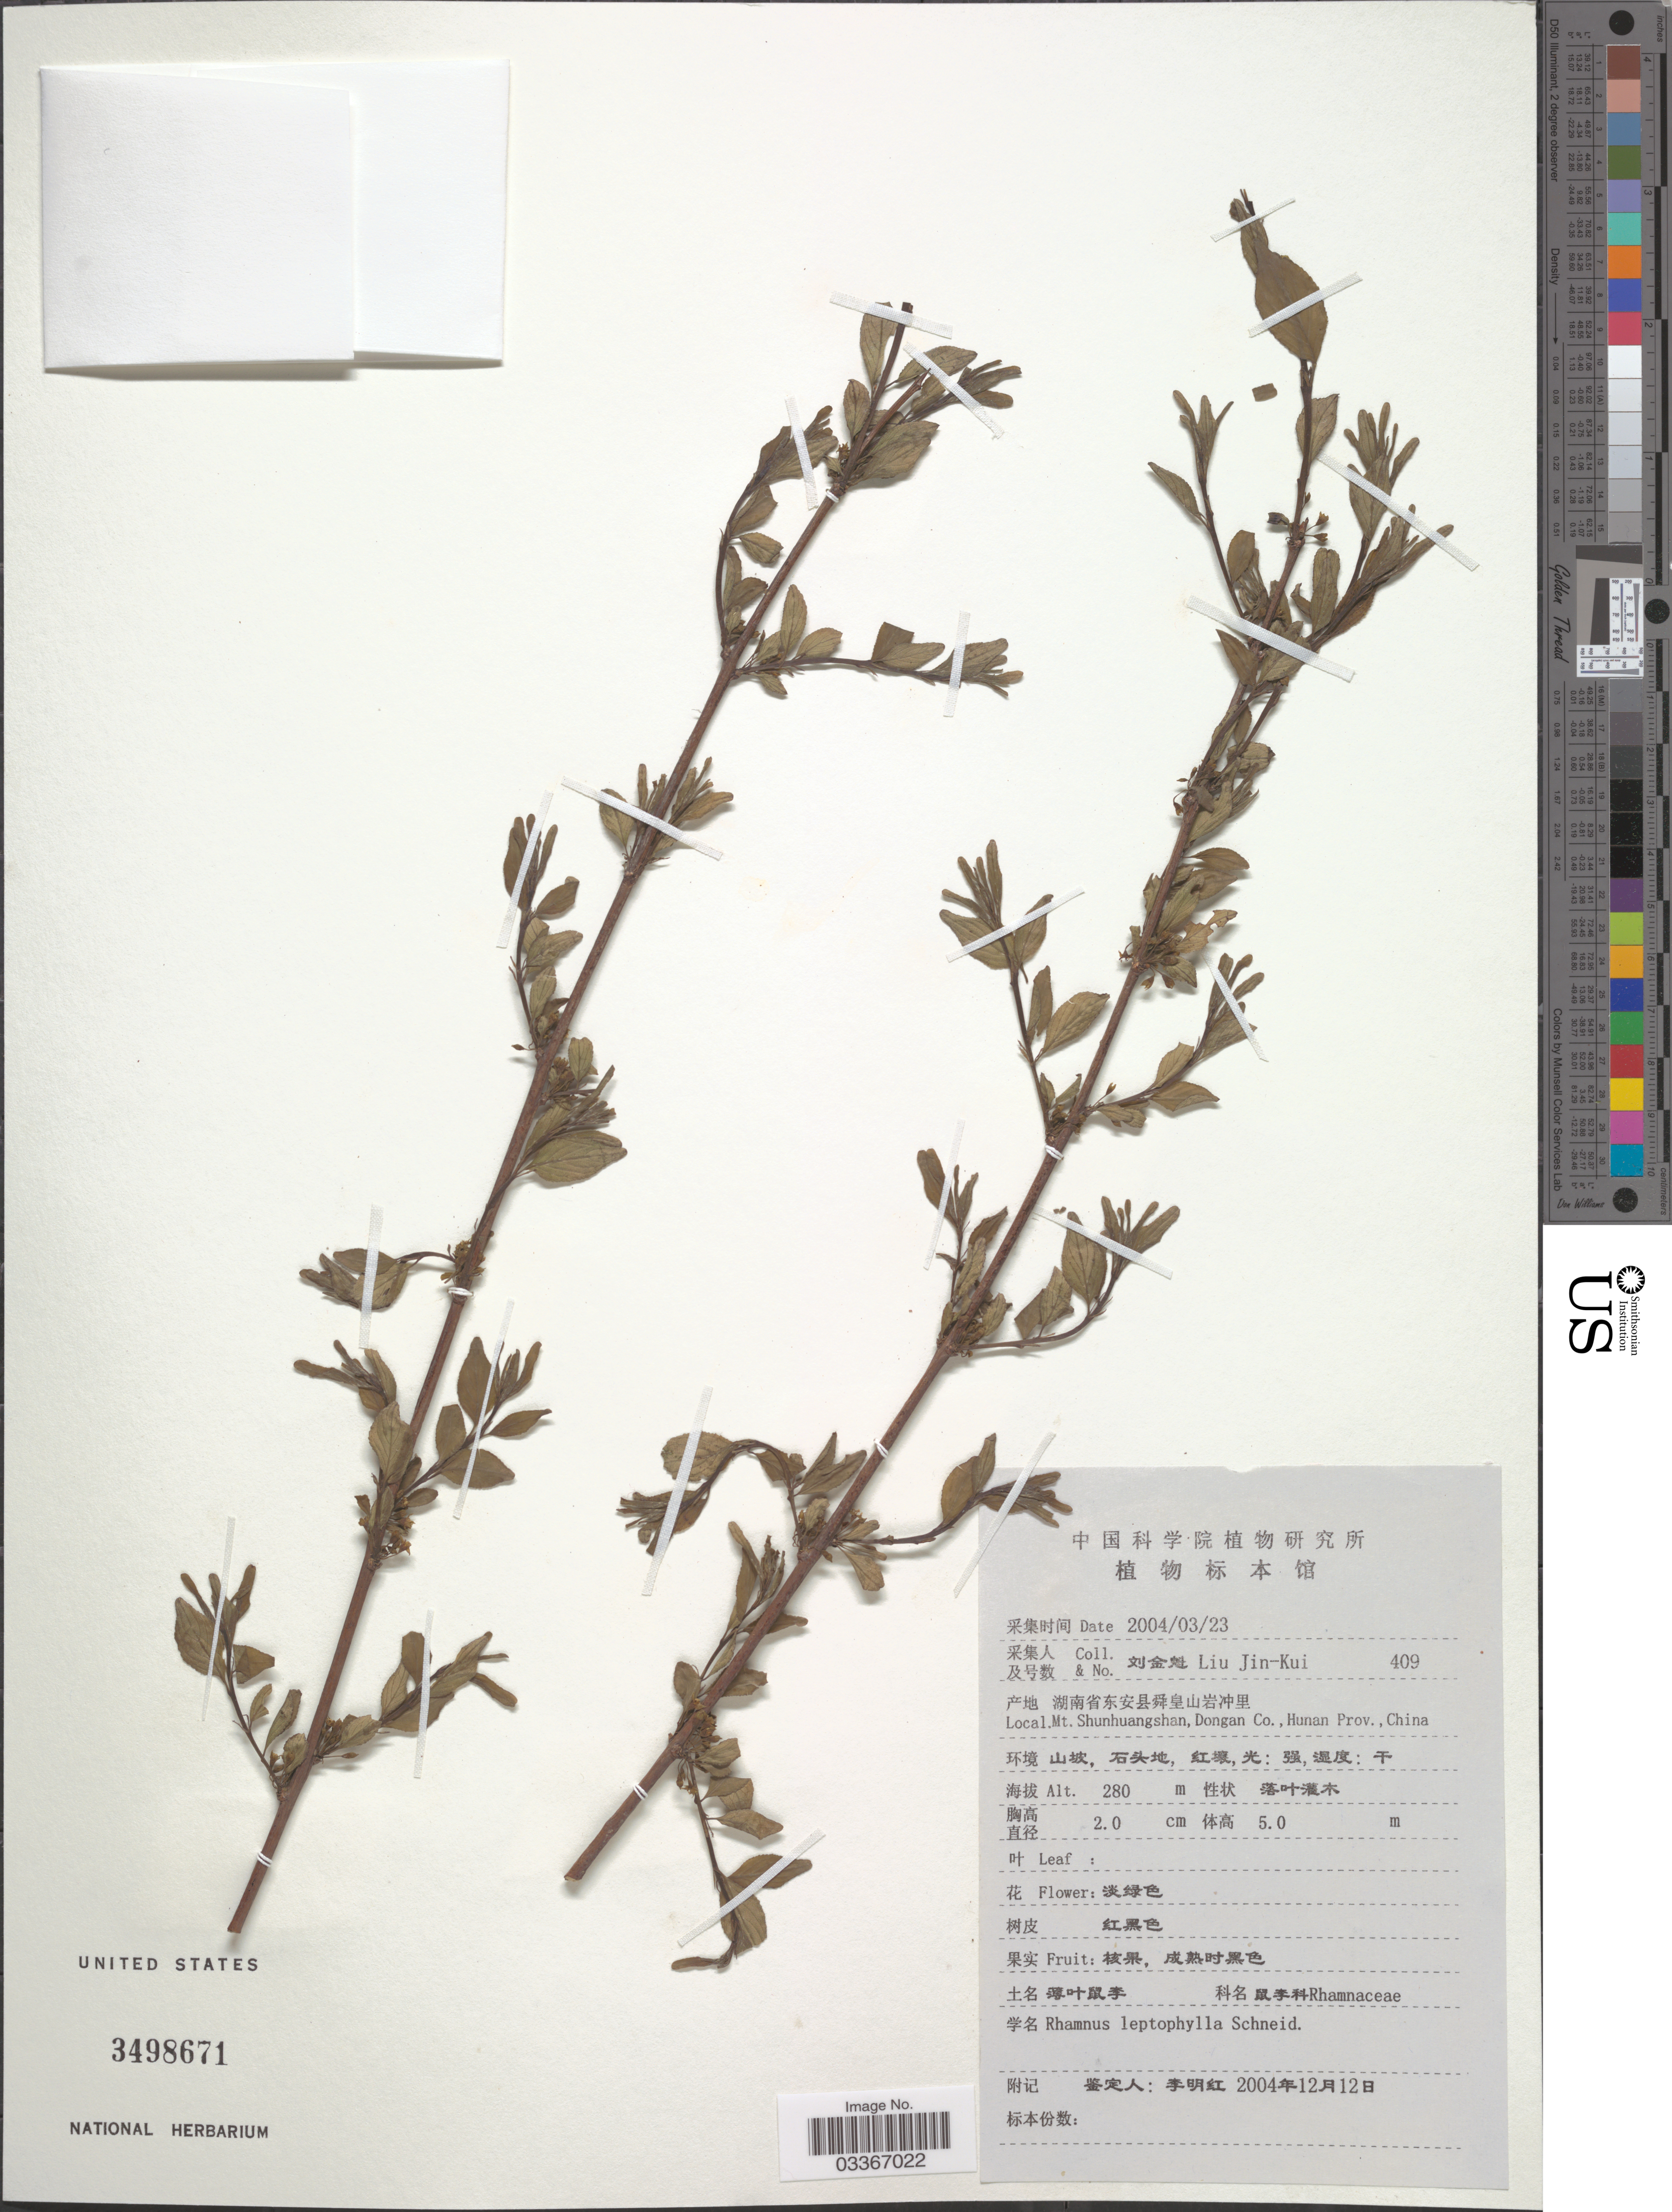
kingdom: Plantae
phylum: Tracheophyta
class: Magnoliopsida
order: Rosales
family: Rhamnaceae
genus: Rhamnus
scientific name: Rhamnus leptophylla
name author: C.K. Schneid.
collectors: Liu Jin-Kui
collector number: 409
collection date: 2004-03-23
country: China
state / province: Hunan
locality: Mt. Shunhuangshan, Dongan Co. X.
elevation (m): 280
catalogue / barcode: US 3498671